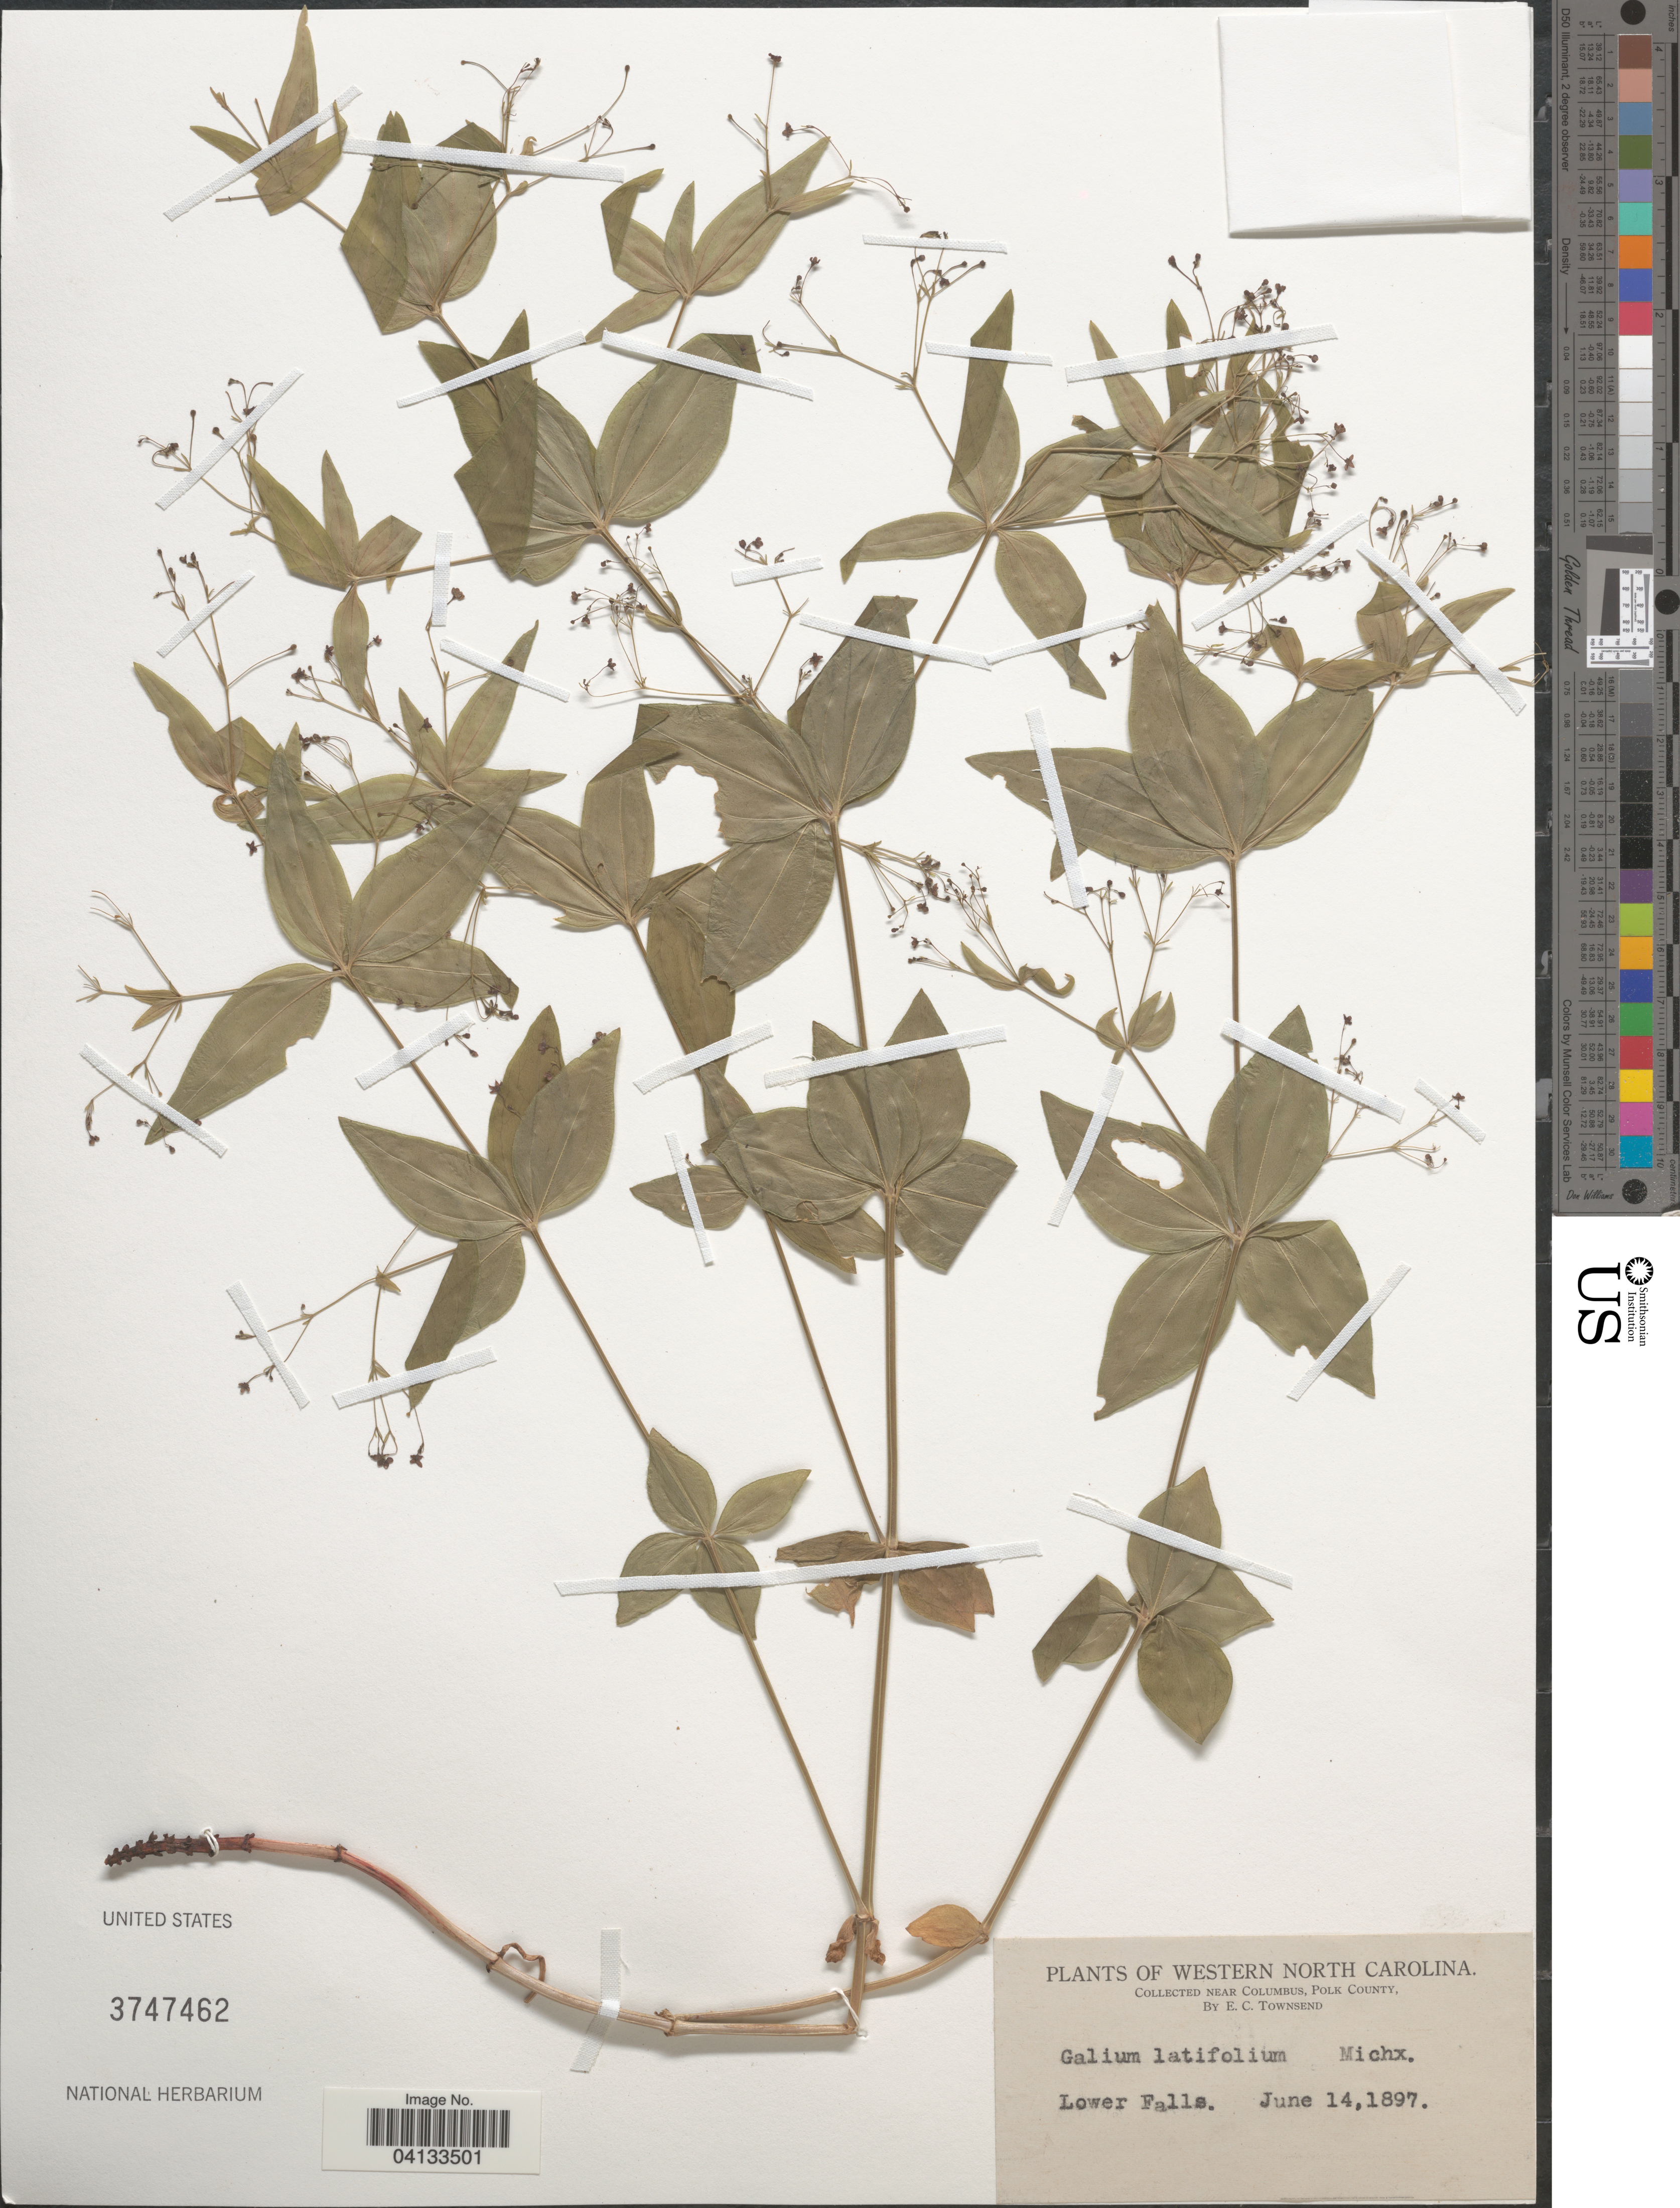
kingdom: Plantae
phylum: Tracheophyta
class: Magnoliopsida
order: Gentianales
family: Rubiaceae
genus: Galium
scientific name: Galium latifolium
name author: Michx.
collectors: E. C. Townsend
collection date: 1897-06-14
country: United States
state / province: North Carolina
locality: Western North Carolina. Near Columbus, Polk County. Lower Falls.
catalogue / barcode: US 3747462